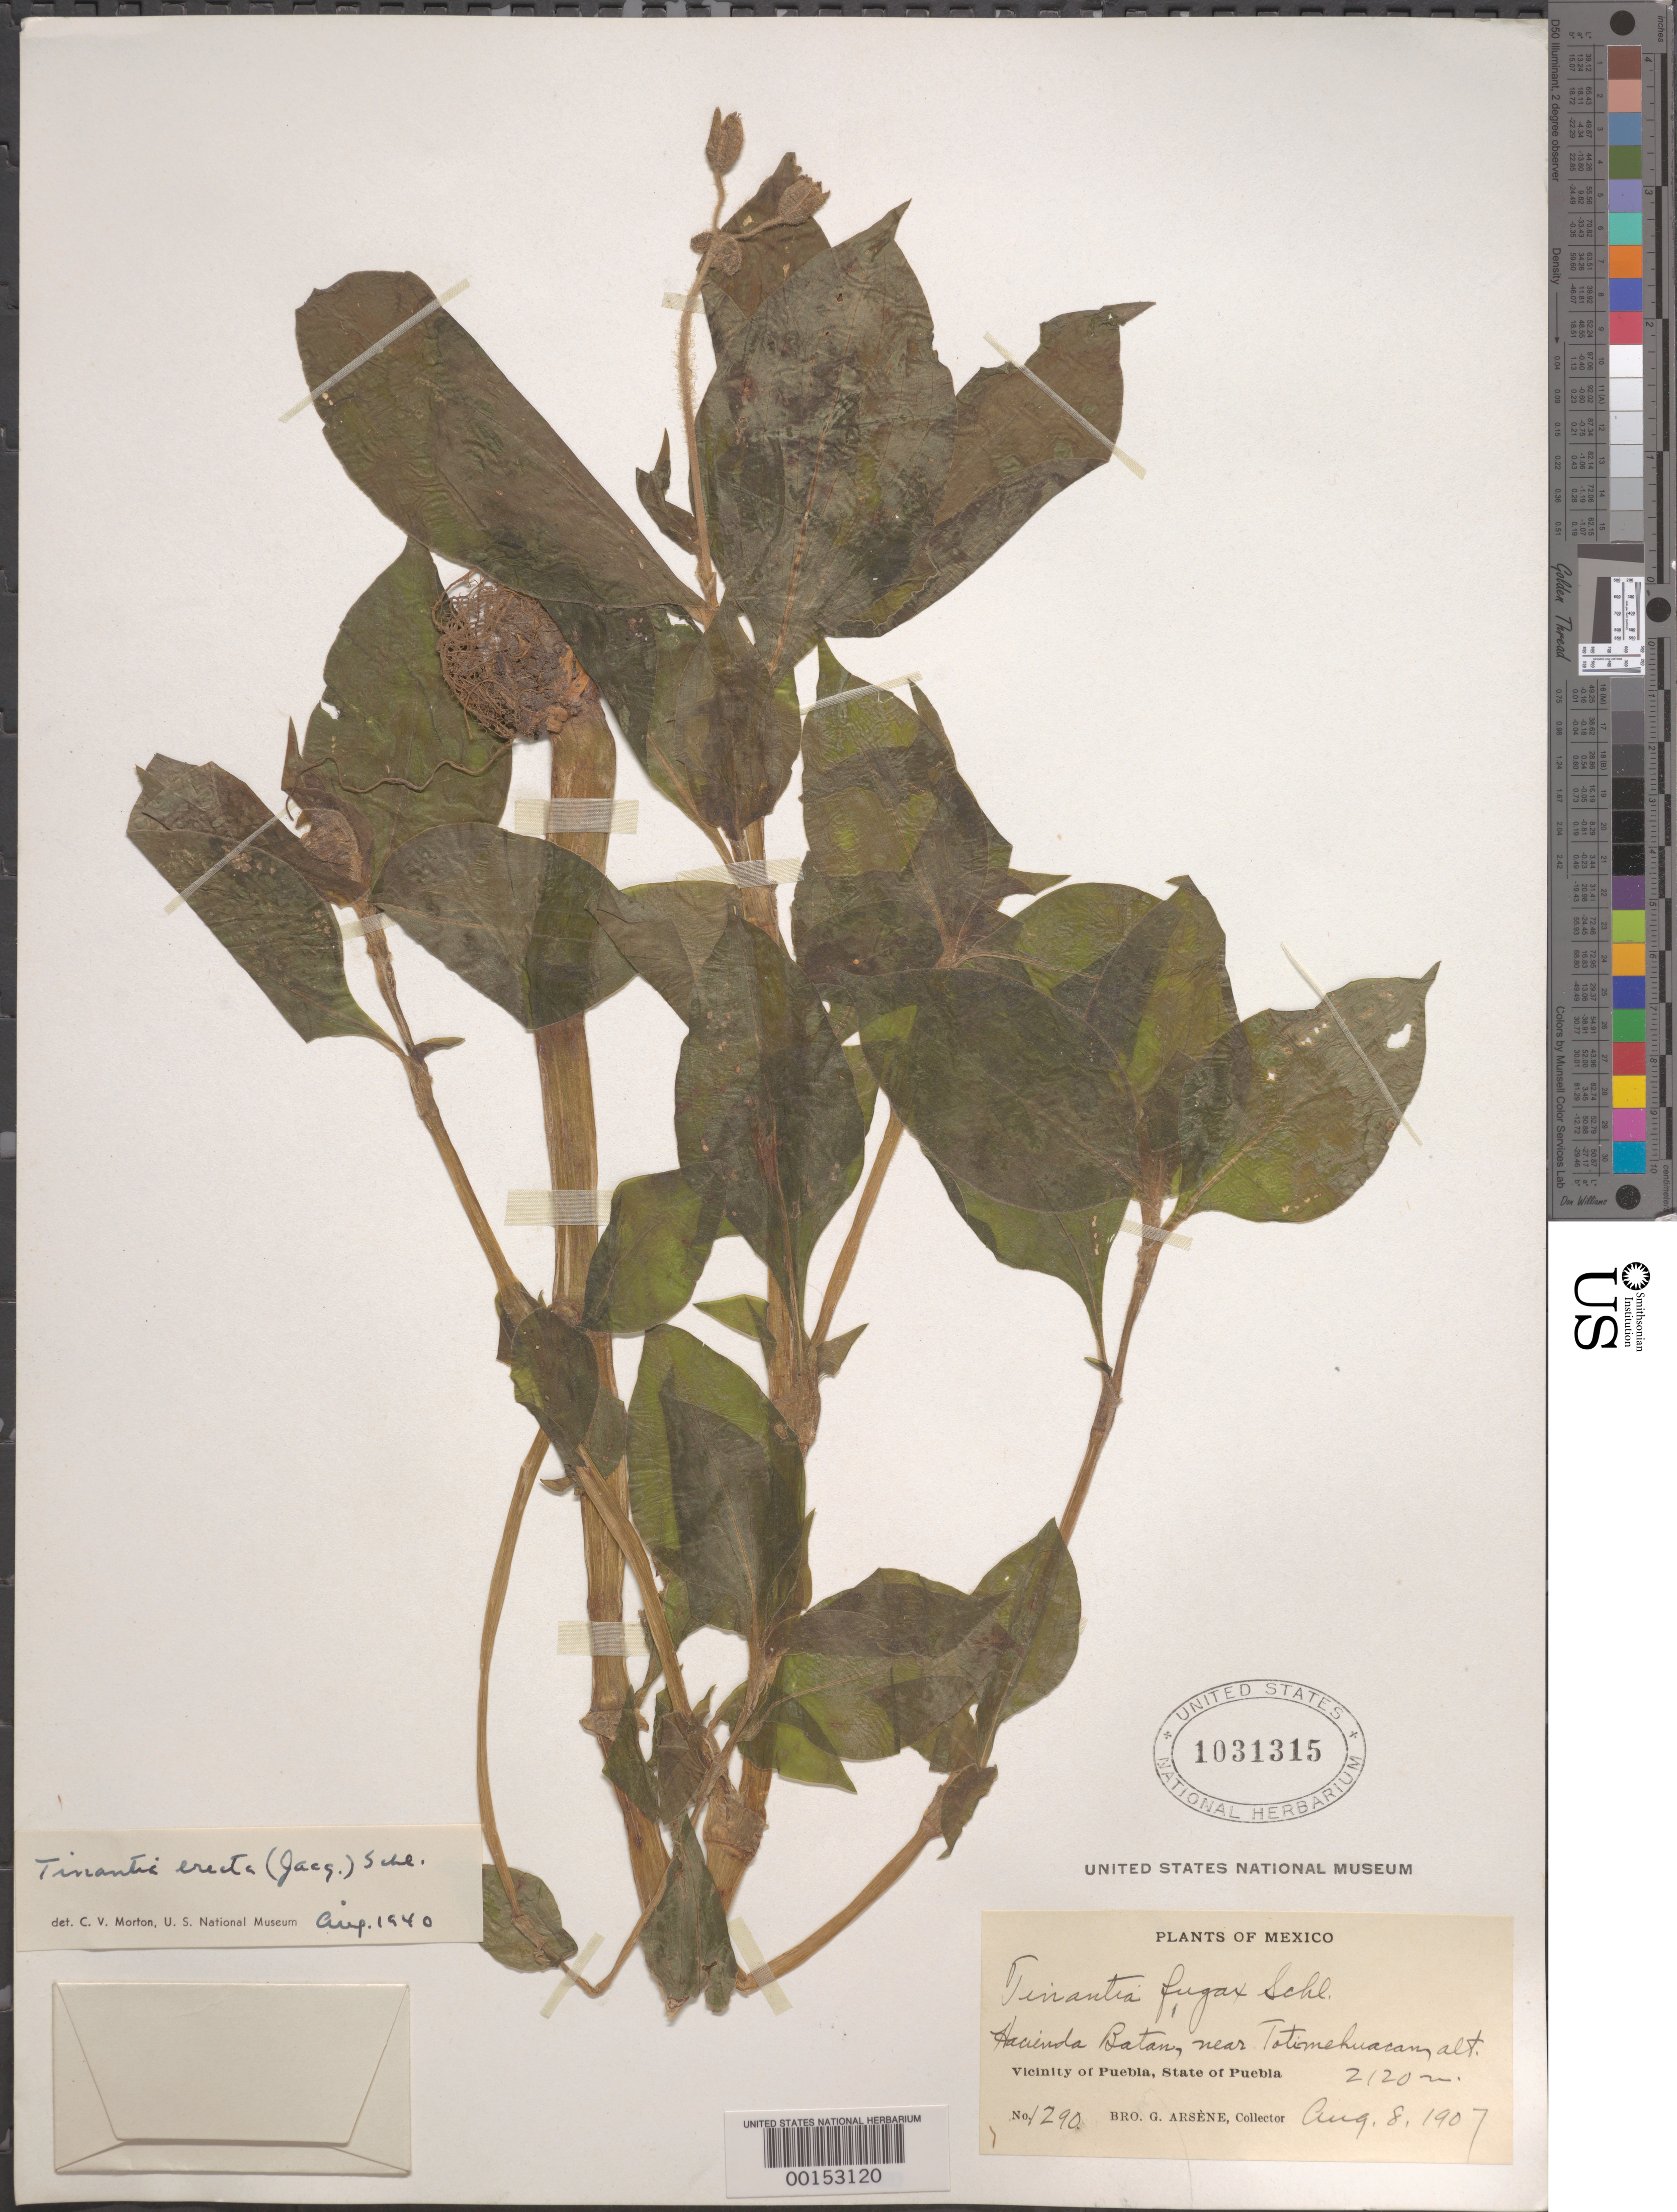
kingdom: Plantae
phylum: Tracheophyta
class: Liliopsida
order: Commelinales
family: Commelinaceae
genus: Tinantia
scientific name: Tinantia erecta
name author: (Jacq.) Fenzl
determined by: Morton, C. V.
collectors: Bro. G. Arsène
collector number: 1290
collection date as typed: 08 Aug 1907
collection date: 1907-08-08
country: Mexico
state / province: Puebla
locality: Near totimehuacan; Puebla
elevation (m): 2120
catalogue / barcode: US 1031315